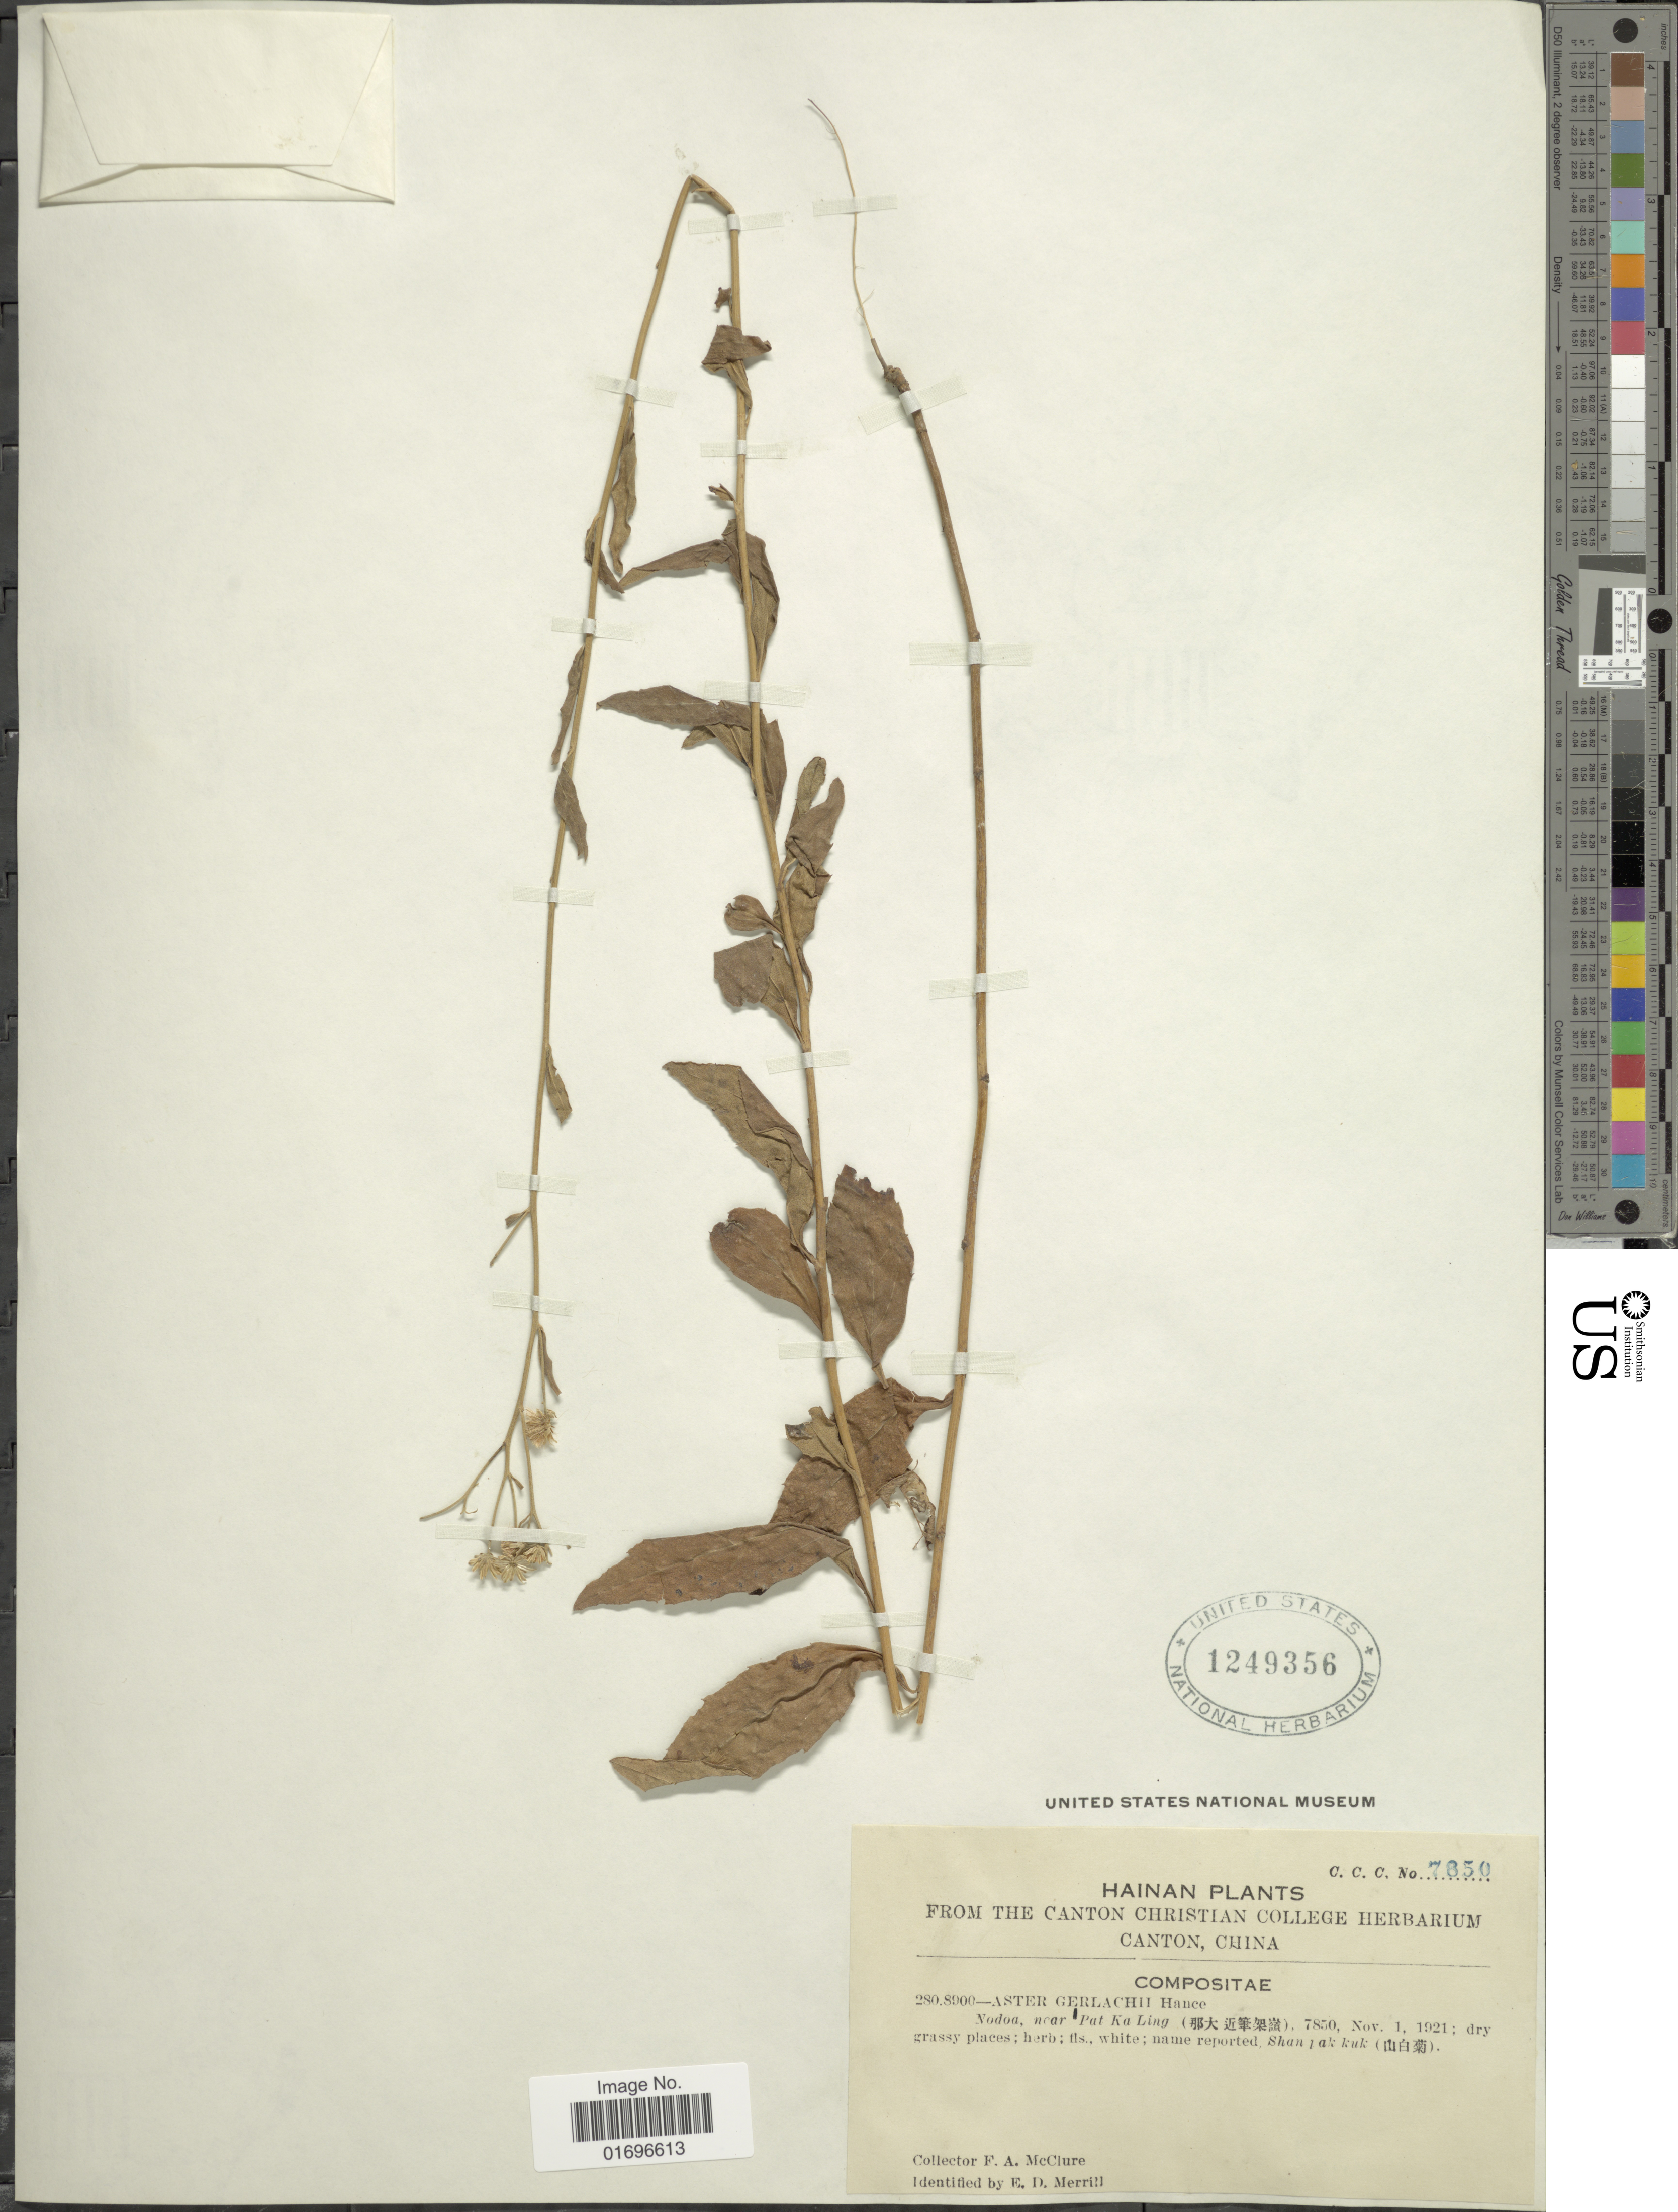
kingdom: Plantae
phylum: Tracheophyta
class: Magnoliopsida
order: Asterales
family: Asteraceae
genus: Aster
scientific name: Aster gerlachii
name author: Hance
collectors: F. A. McClure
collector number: CCC7850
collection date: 1921-11-01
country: China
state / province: Hainan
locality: Nodoa, near Pat Ka Ling (X)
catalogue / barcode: US 1249356